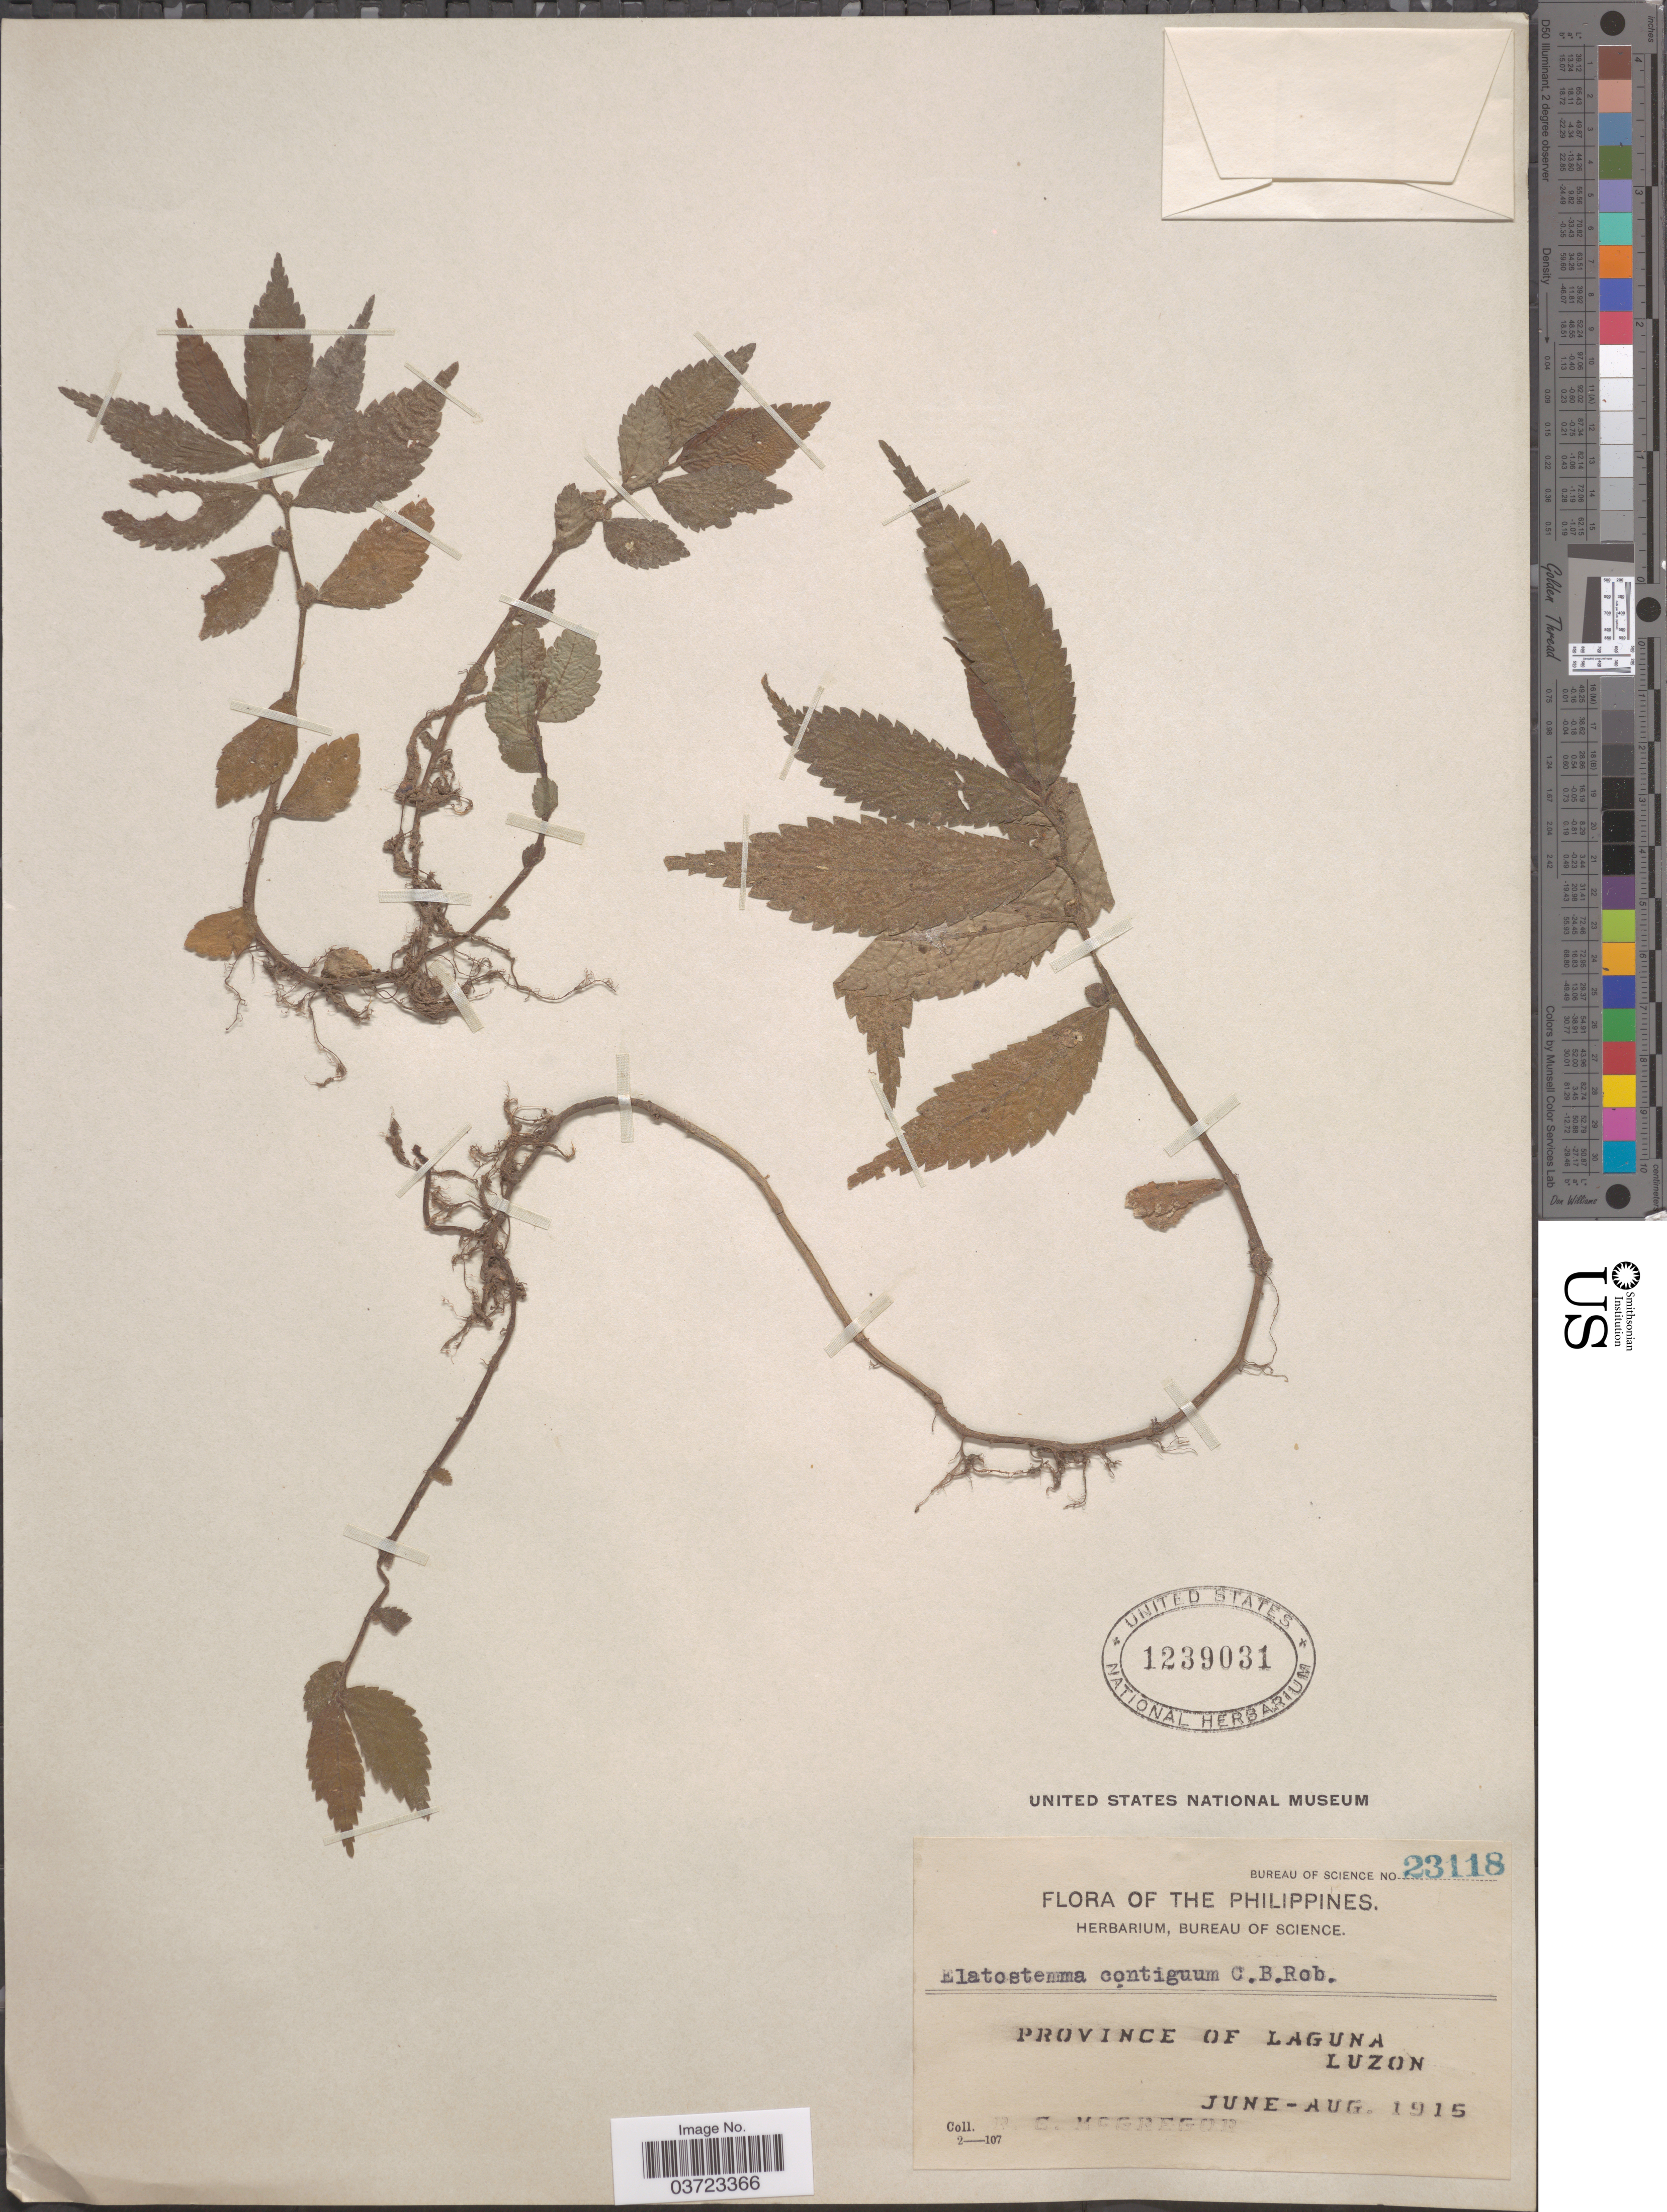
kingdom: Plantae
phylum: Tracheophyta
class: Magnoliopsida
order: Rosales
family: Urticaceae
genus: Elatostema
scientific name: Elatostema contiguum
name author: C.B. Rob.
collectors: R. C. McGregor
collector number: Bureau of Science 23118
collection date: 1915-06/1915-08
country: Philippines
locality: Province of Laguna. Luzon.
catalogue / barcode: US 1239031